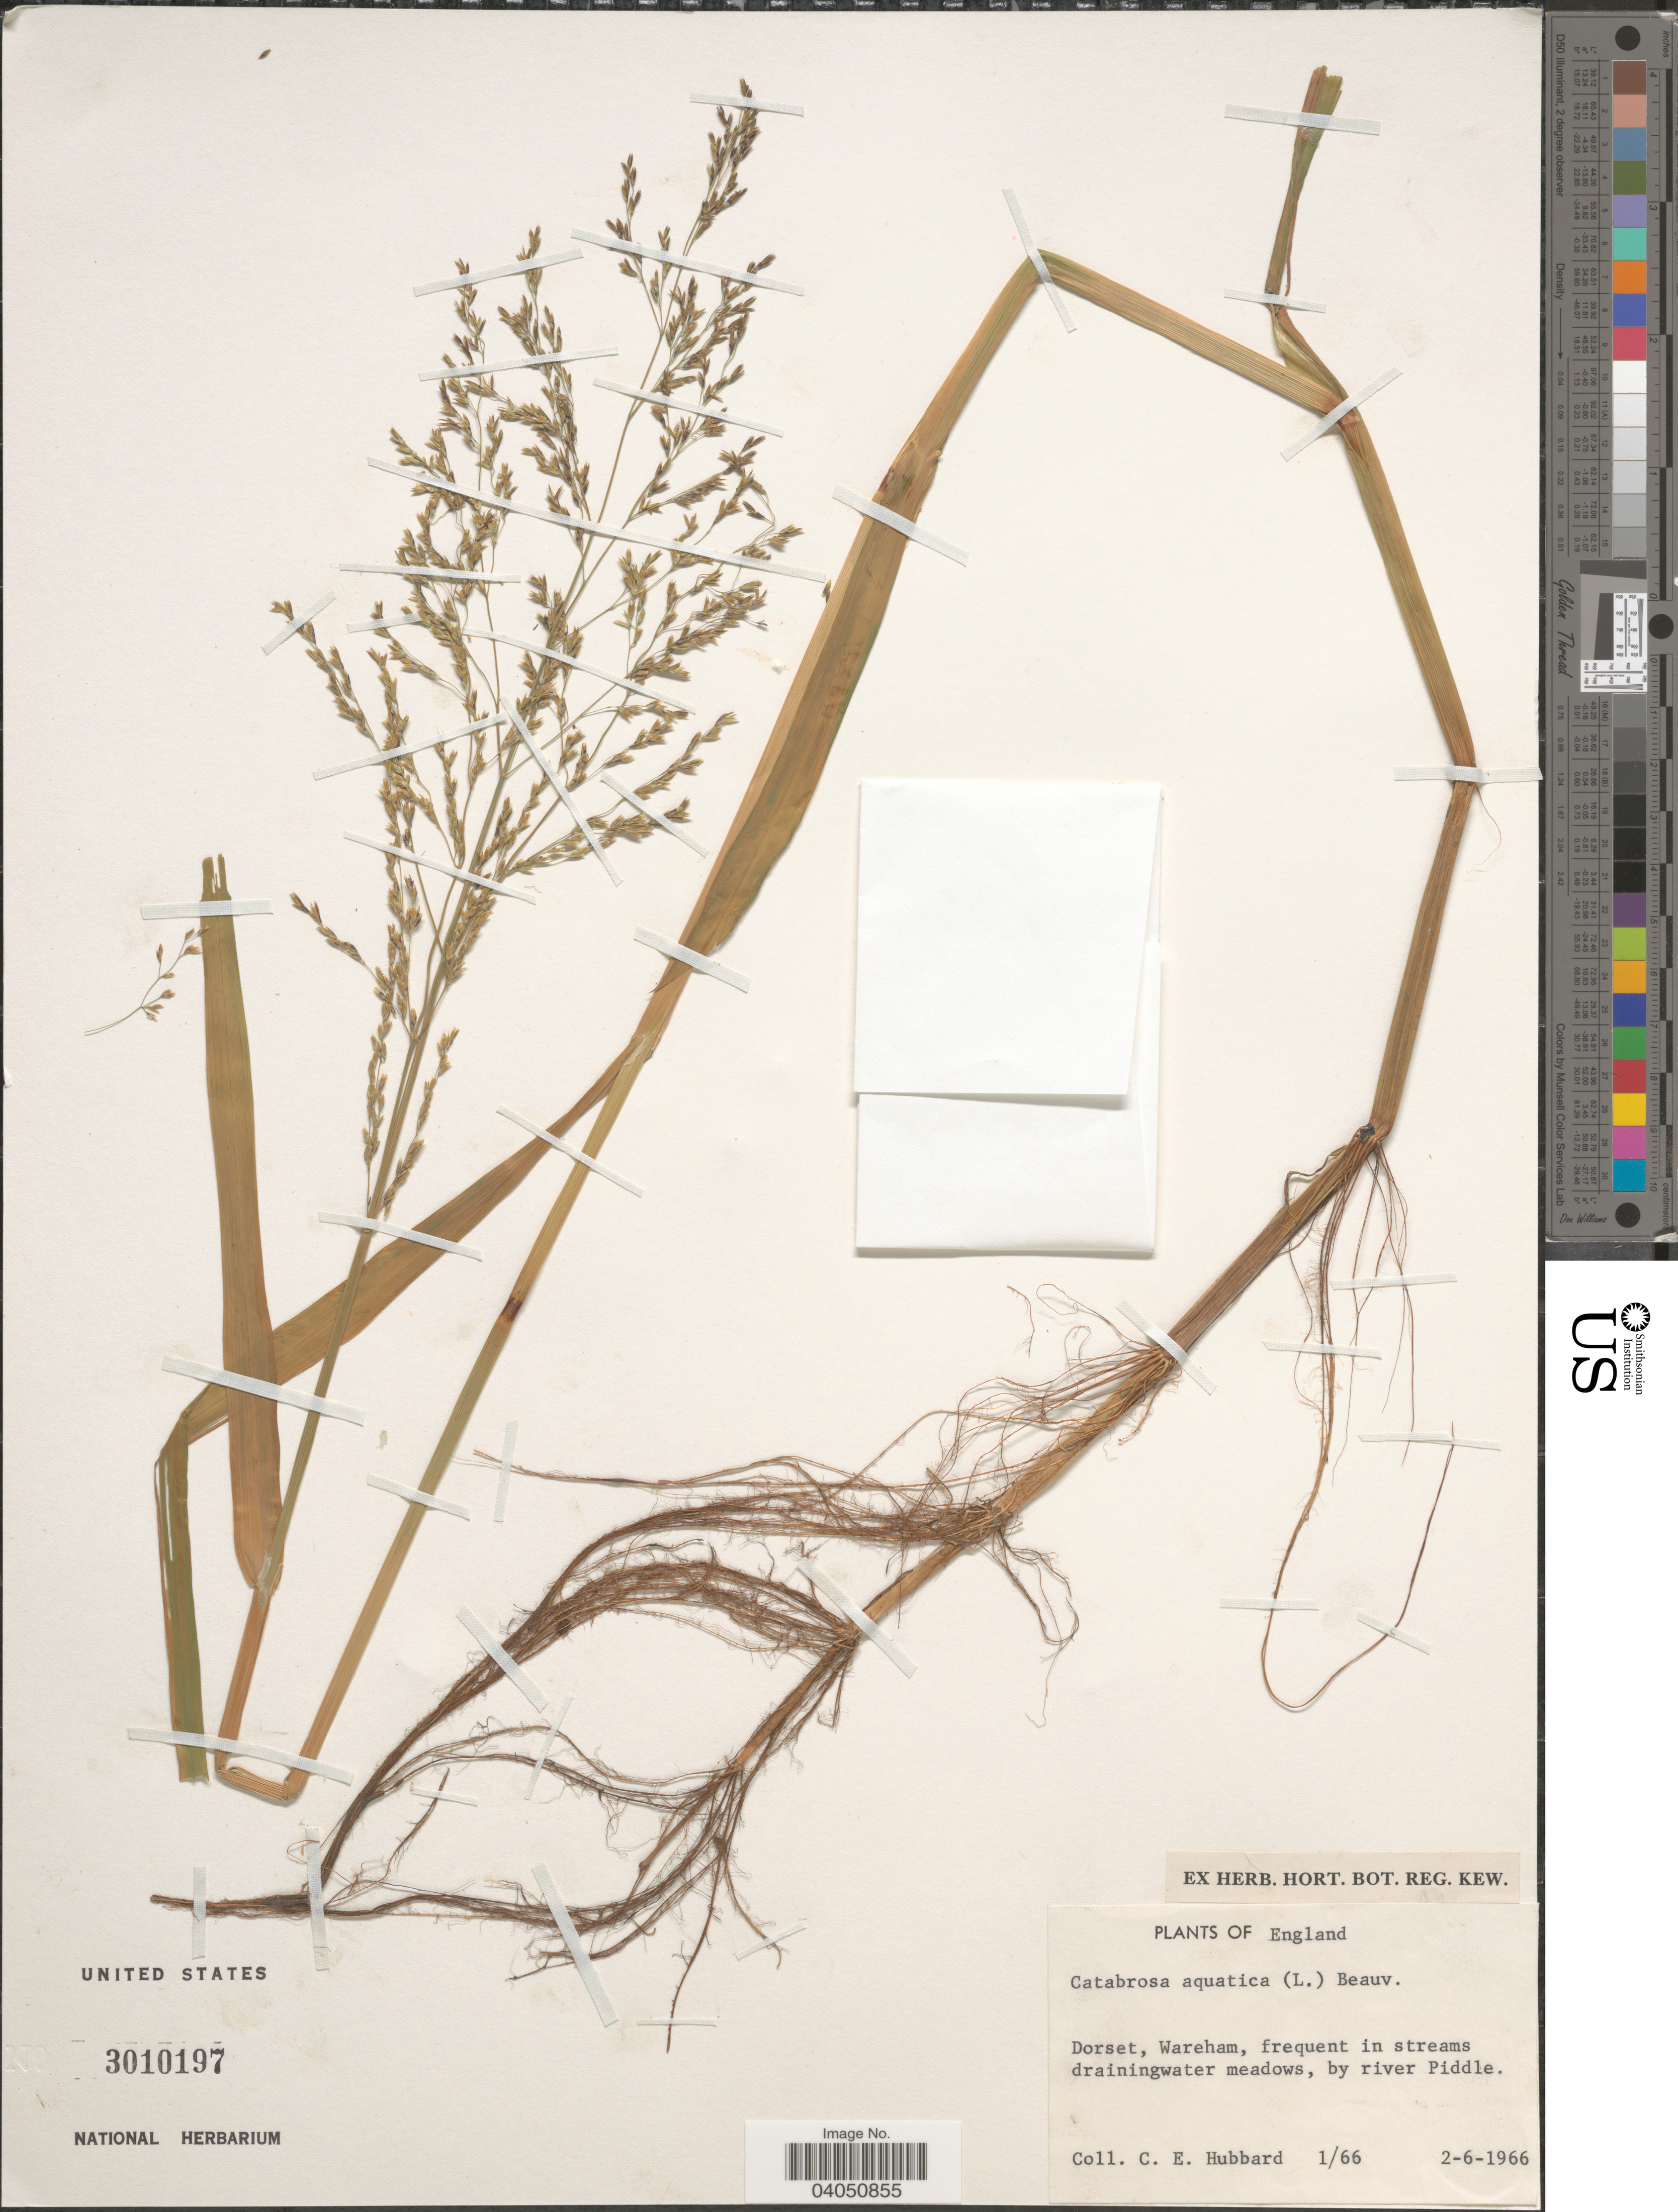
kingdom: Plantae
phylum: Tracheophyta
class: Liliopsida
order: Poales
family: Poaceae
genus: Catabrosa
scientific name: Catabrosa aquatica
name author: (L.) P. Beauv.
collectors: C. E. Hubbard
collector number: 1/66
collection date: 1966-06-02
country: United Kingdom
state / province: England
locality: Dorset, Wareham, frequent in streams drainingwater meadows, by river Piddle.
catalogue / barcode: US 3010197